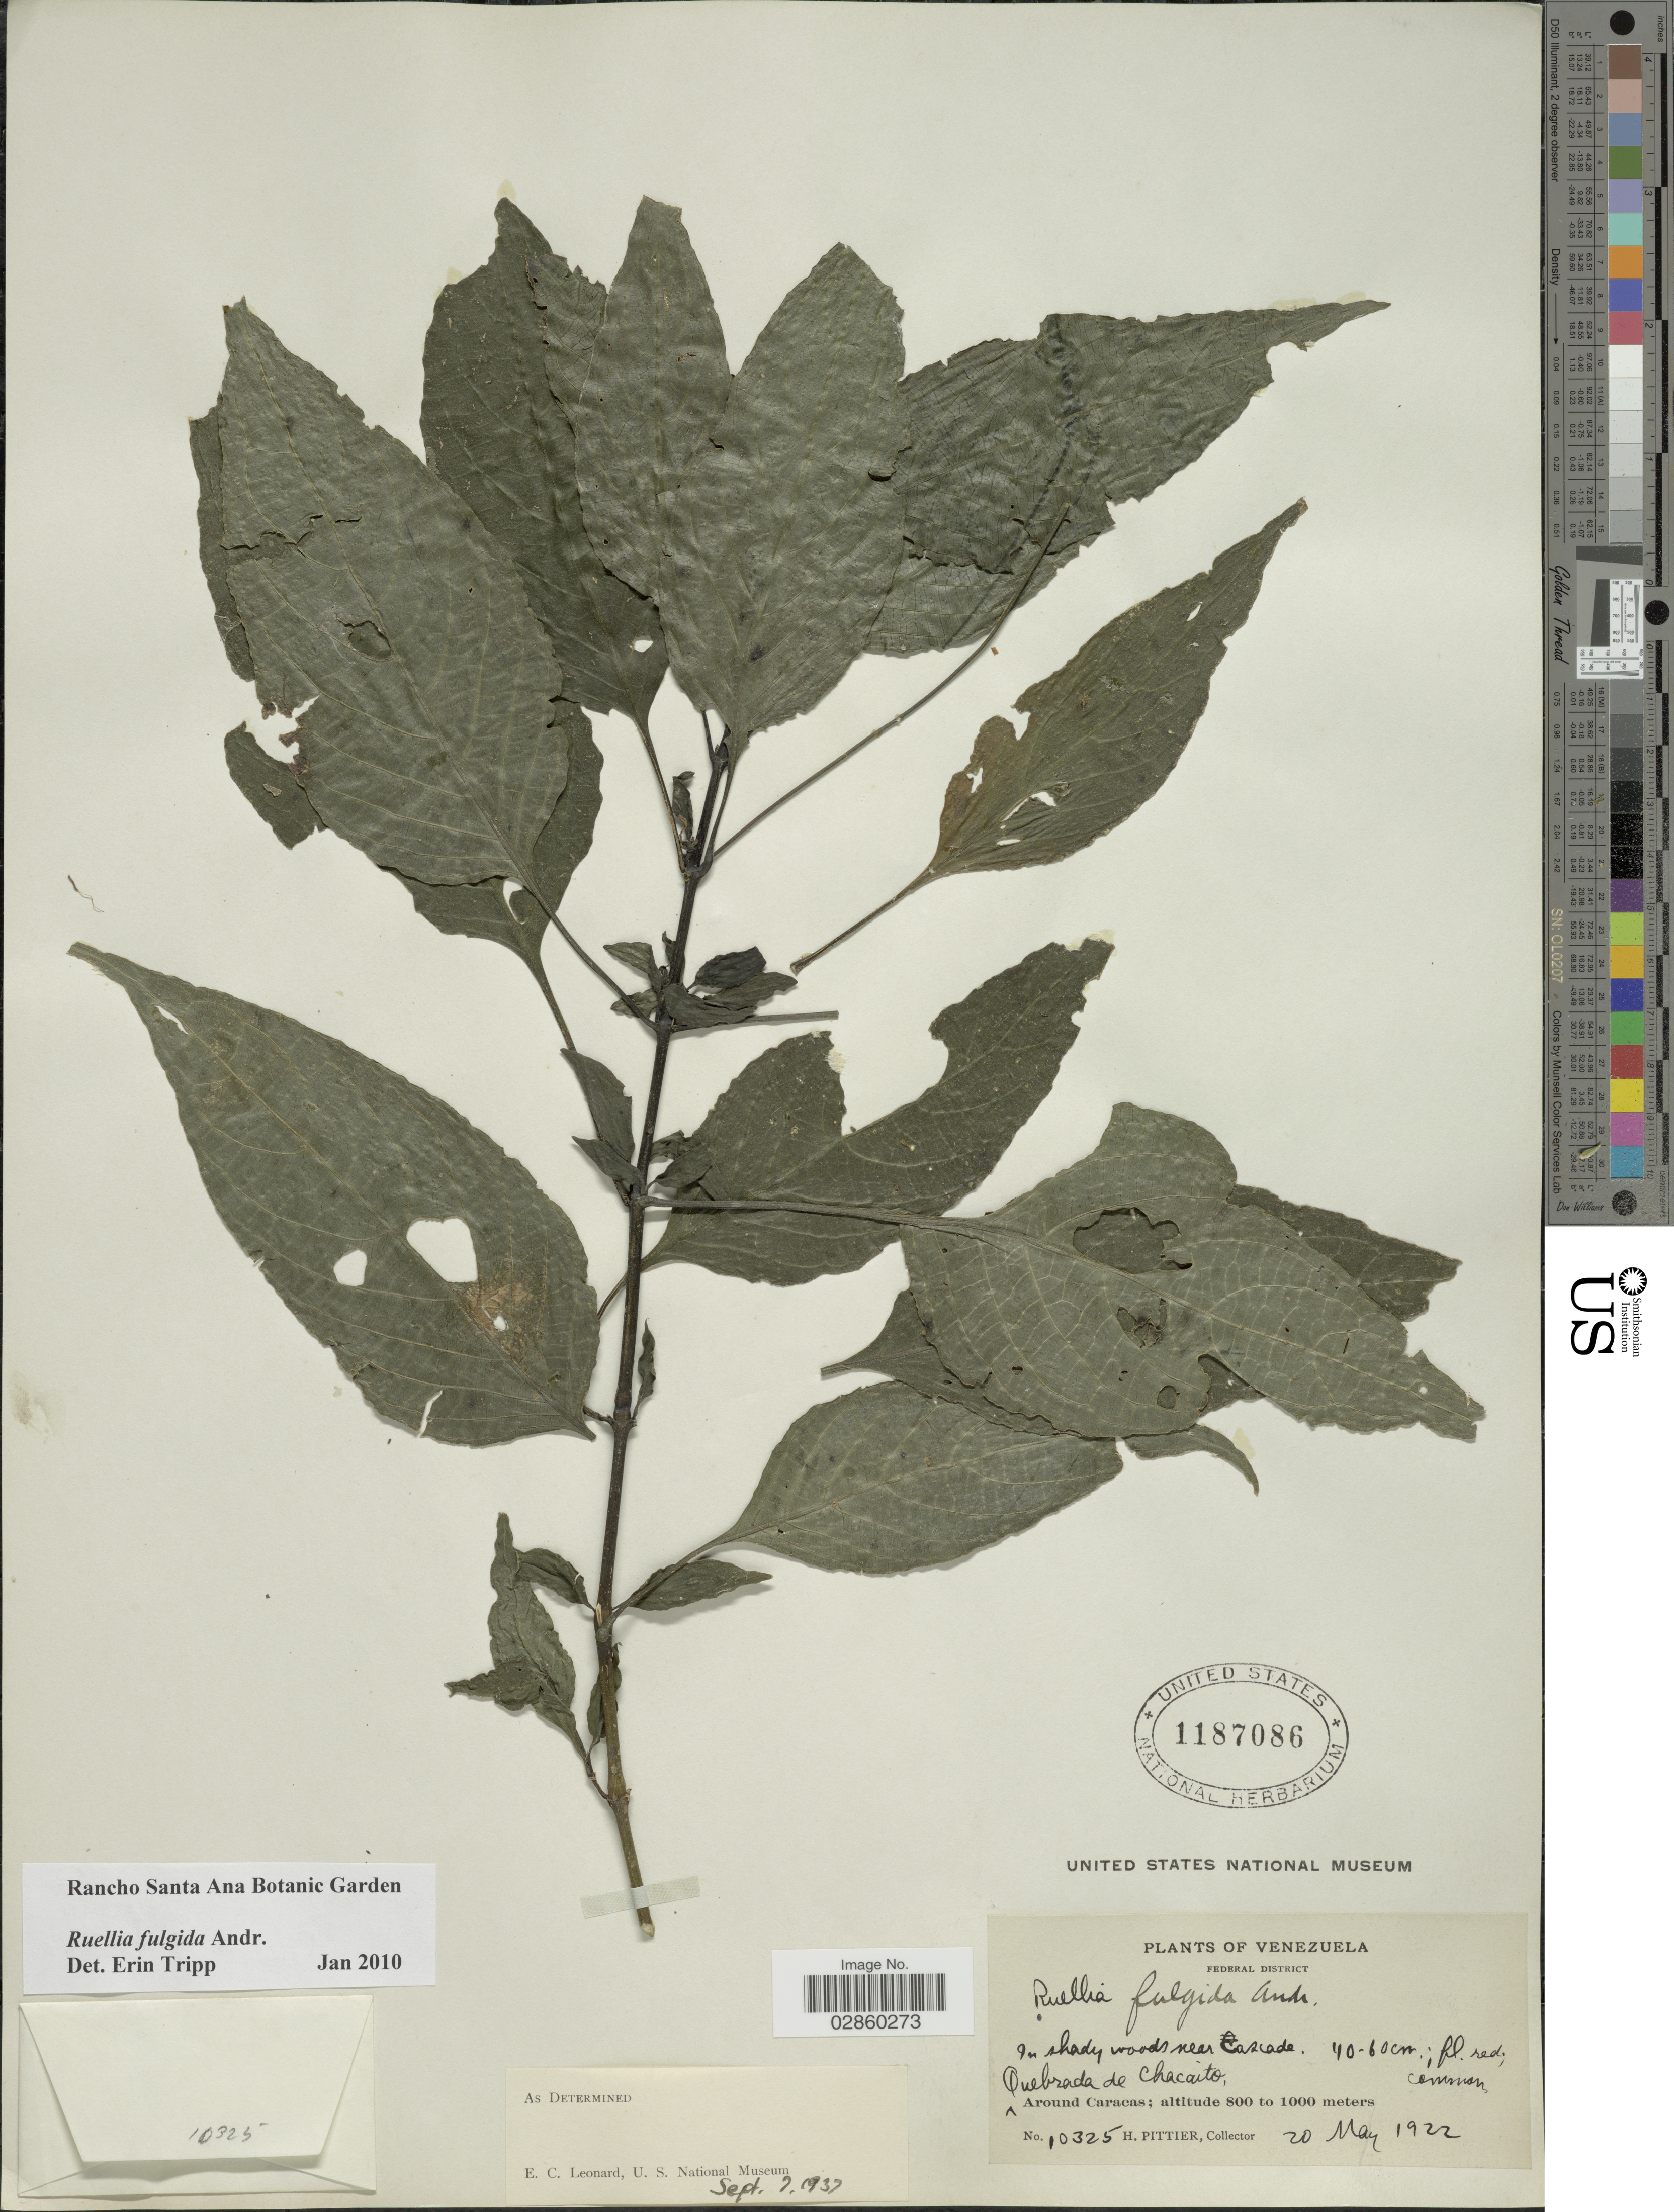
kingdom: Plantae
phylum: Tracheophyta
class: Magnoliopsida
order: Lamiales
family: Acanthaceae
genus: Ruellia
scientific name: Ruellia fulgida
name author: Andrews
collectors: H. F. Pittier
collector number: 10325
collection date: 1922-05-20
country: Venezuela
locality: Federal District. Quebrada de Chacaito, Around Caracas.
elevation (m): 800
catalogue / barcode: US 1187086